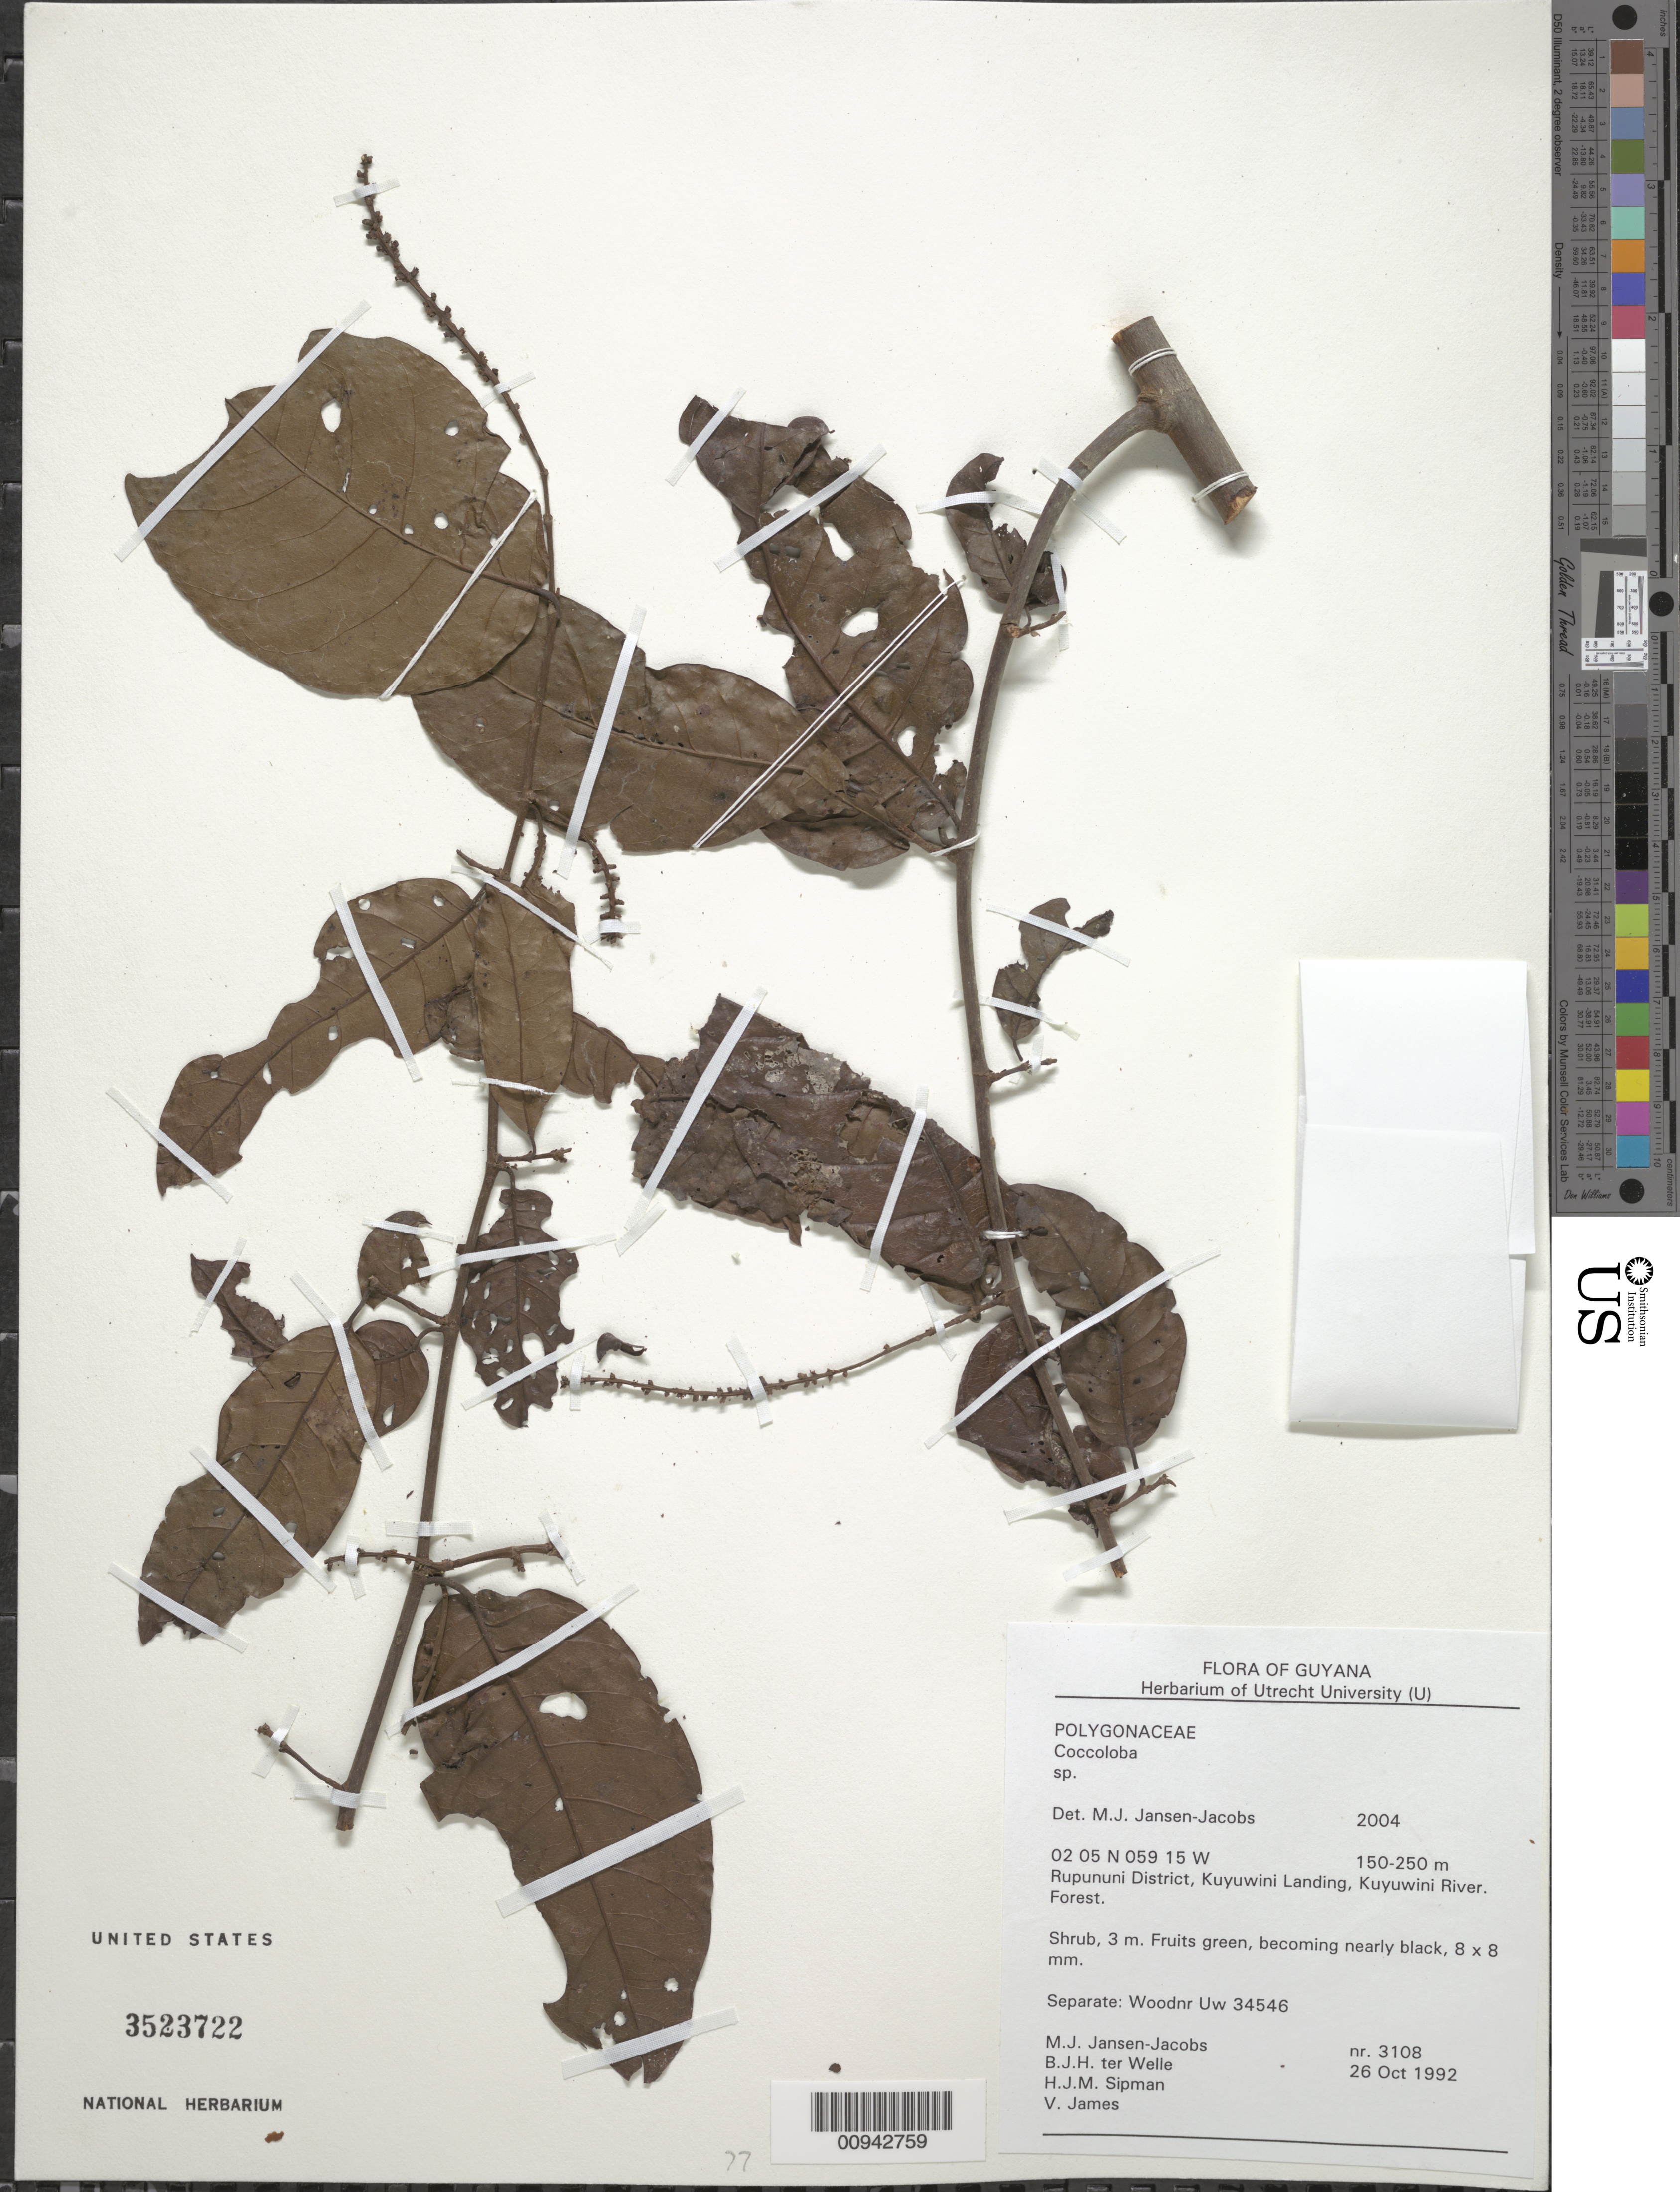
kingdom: Plantae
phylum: Tracheophyta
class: Magnoliopsida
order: Caryophyllales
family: Polygonaceae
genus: Coccoloba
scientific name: Coccoloba sp.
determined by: Jansen-Jacobs, M. J., (U), Nationaal Herbarium Nederland, Utrecht University branch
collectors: M. J. Jansen-Jacobs, B. Welle, H. J. M. Sipman & V. James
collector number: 3108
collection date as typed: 26-Oct-92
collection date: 1992-10-26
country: Guyana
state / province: U. Takutu-U. Essequibo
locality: Kuyuwini Landing, Kuyuwini River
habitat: Forest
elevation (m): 150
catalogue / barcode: US 3523722